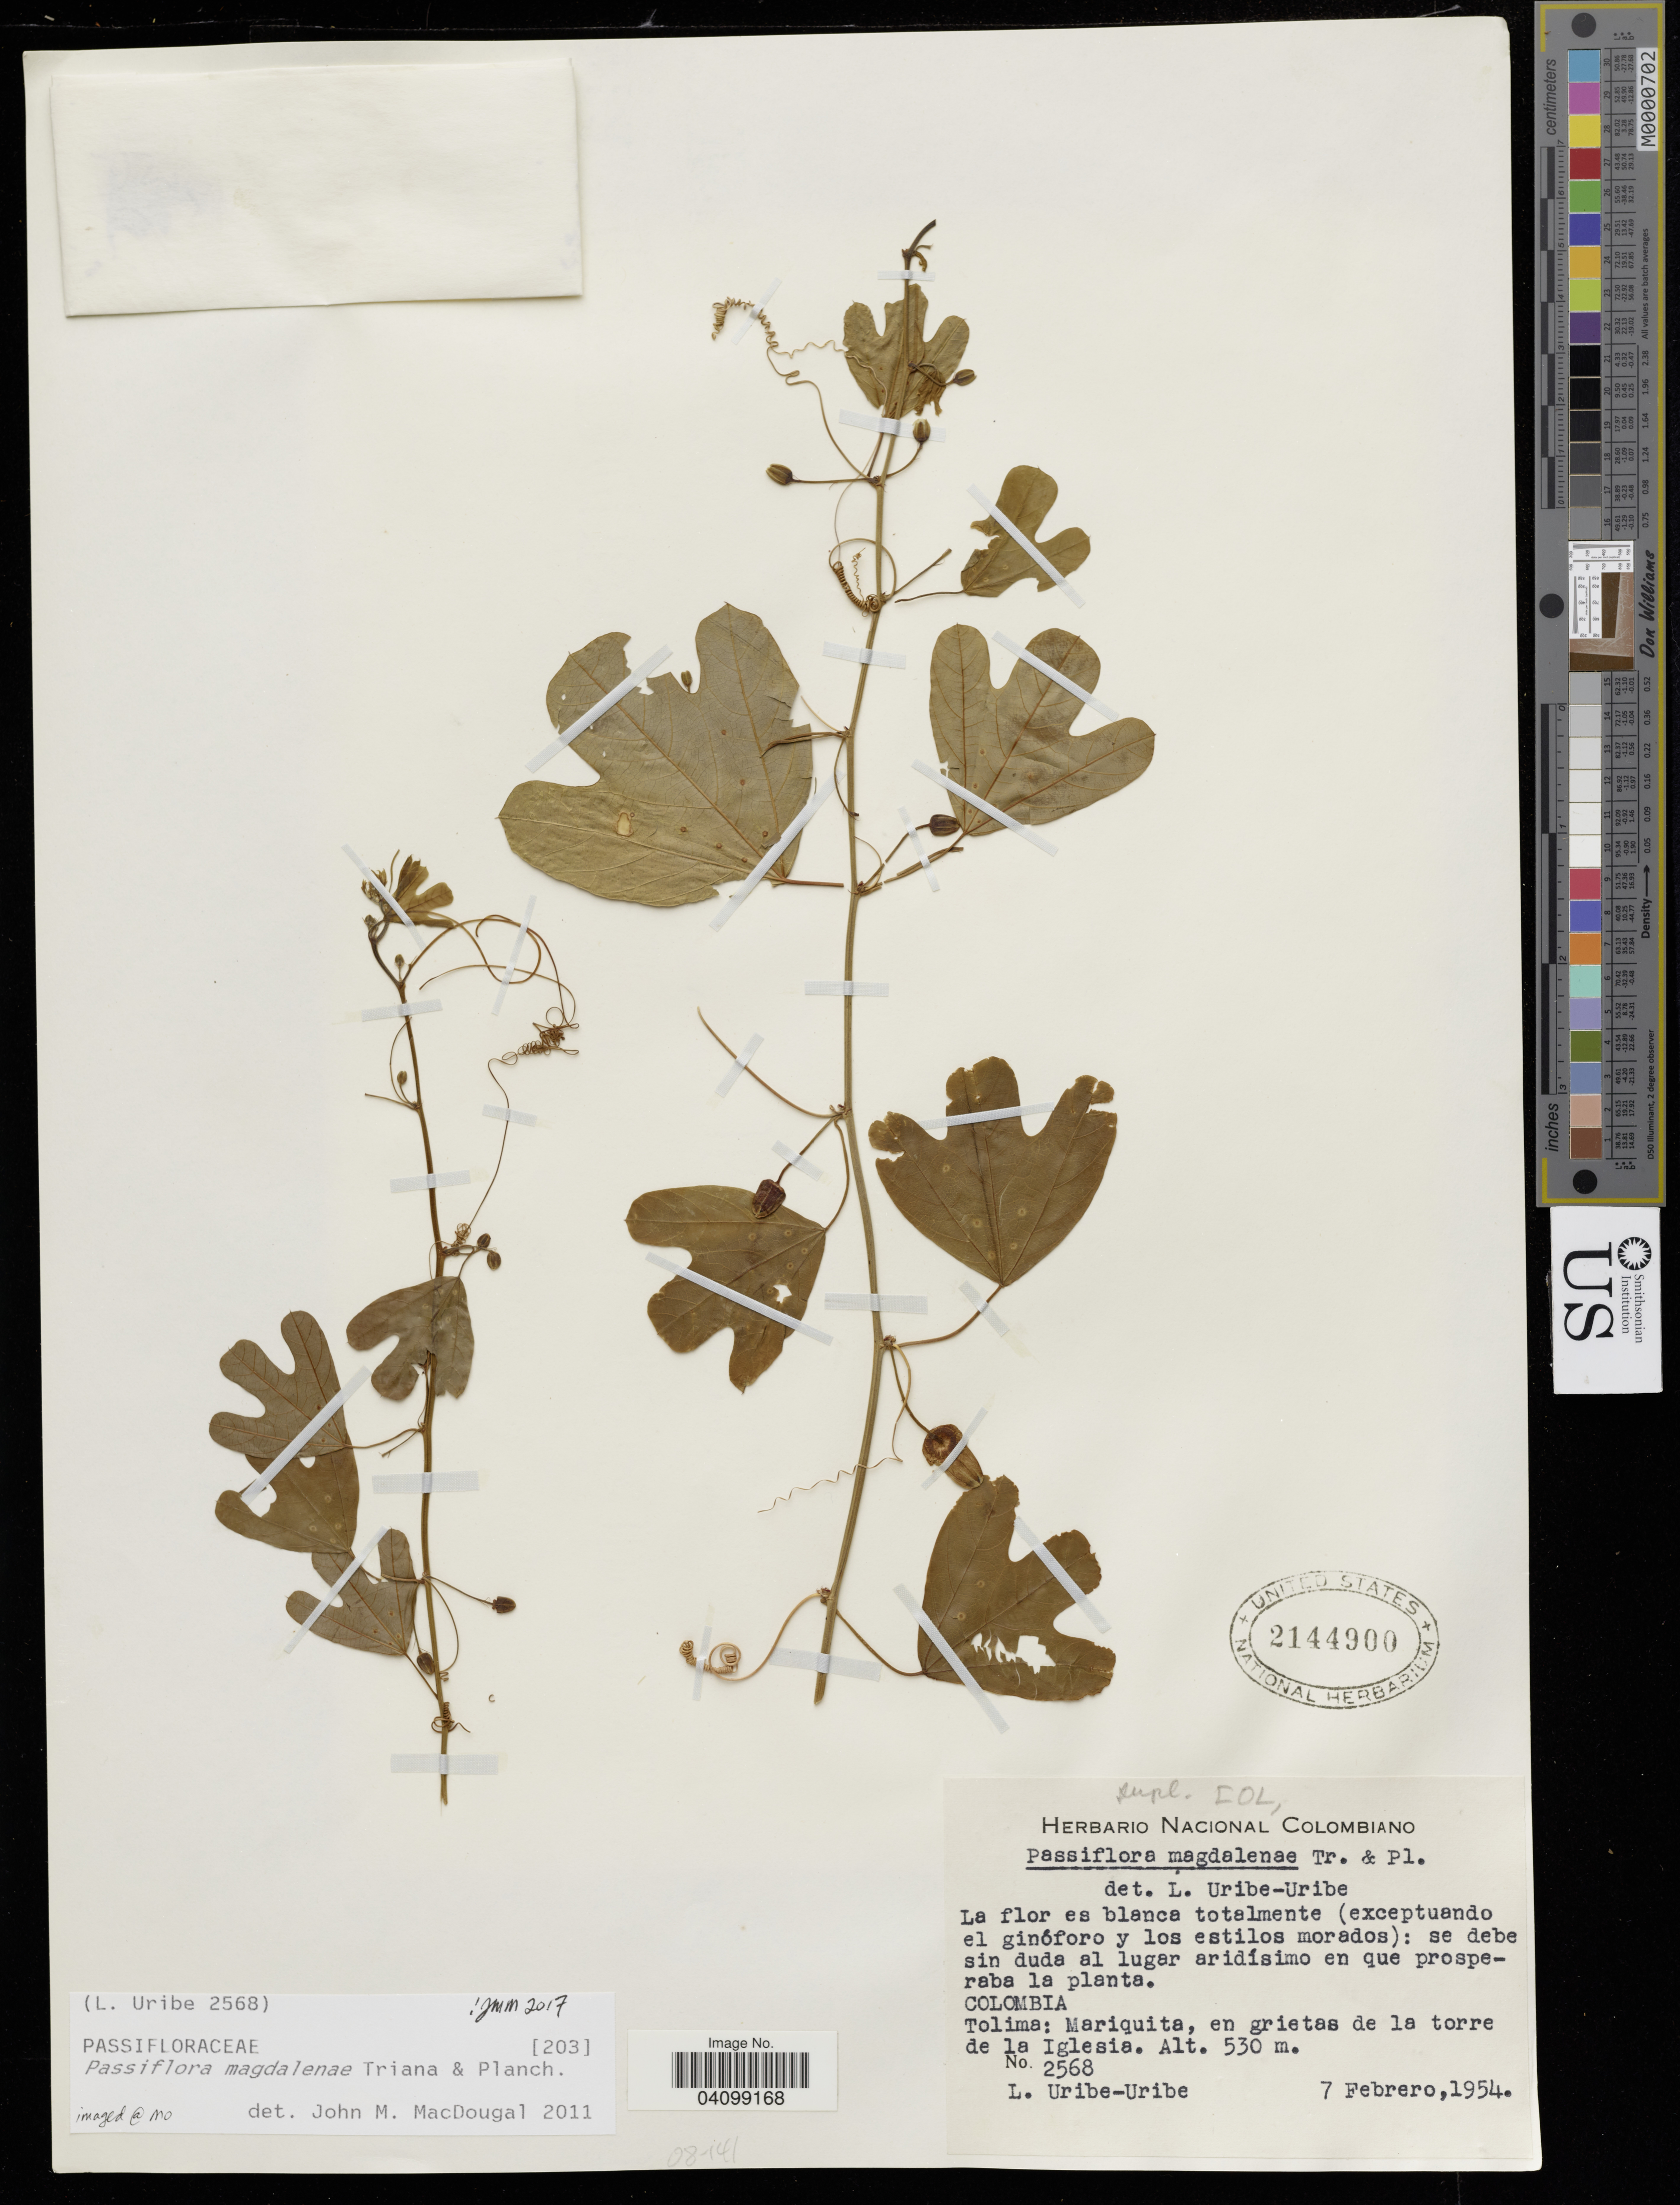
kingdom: Plantae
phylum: Tracheophyta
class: Magnoliopsida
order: Malpighiales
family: Passifloraceae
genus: Passiflora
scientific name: Passiflora magdalenae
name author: Triana & Planch.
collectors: U. Uribe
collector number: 2568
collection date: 1954-02-07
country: Colombia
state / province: Tolima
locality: Mariquita, en grietas de la torre de la Iglesia.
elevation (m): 530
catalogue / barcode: US 2144900